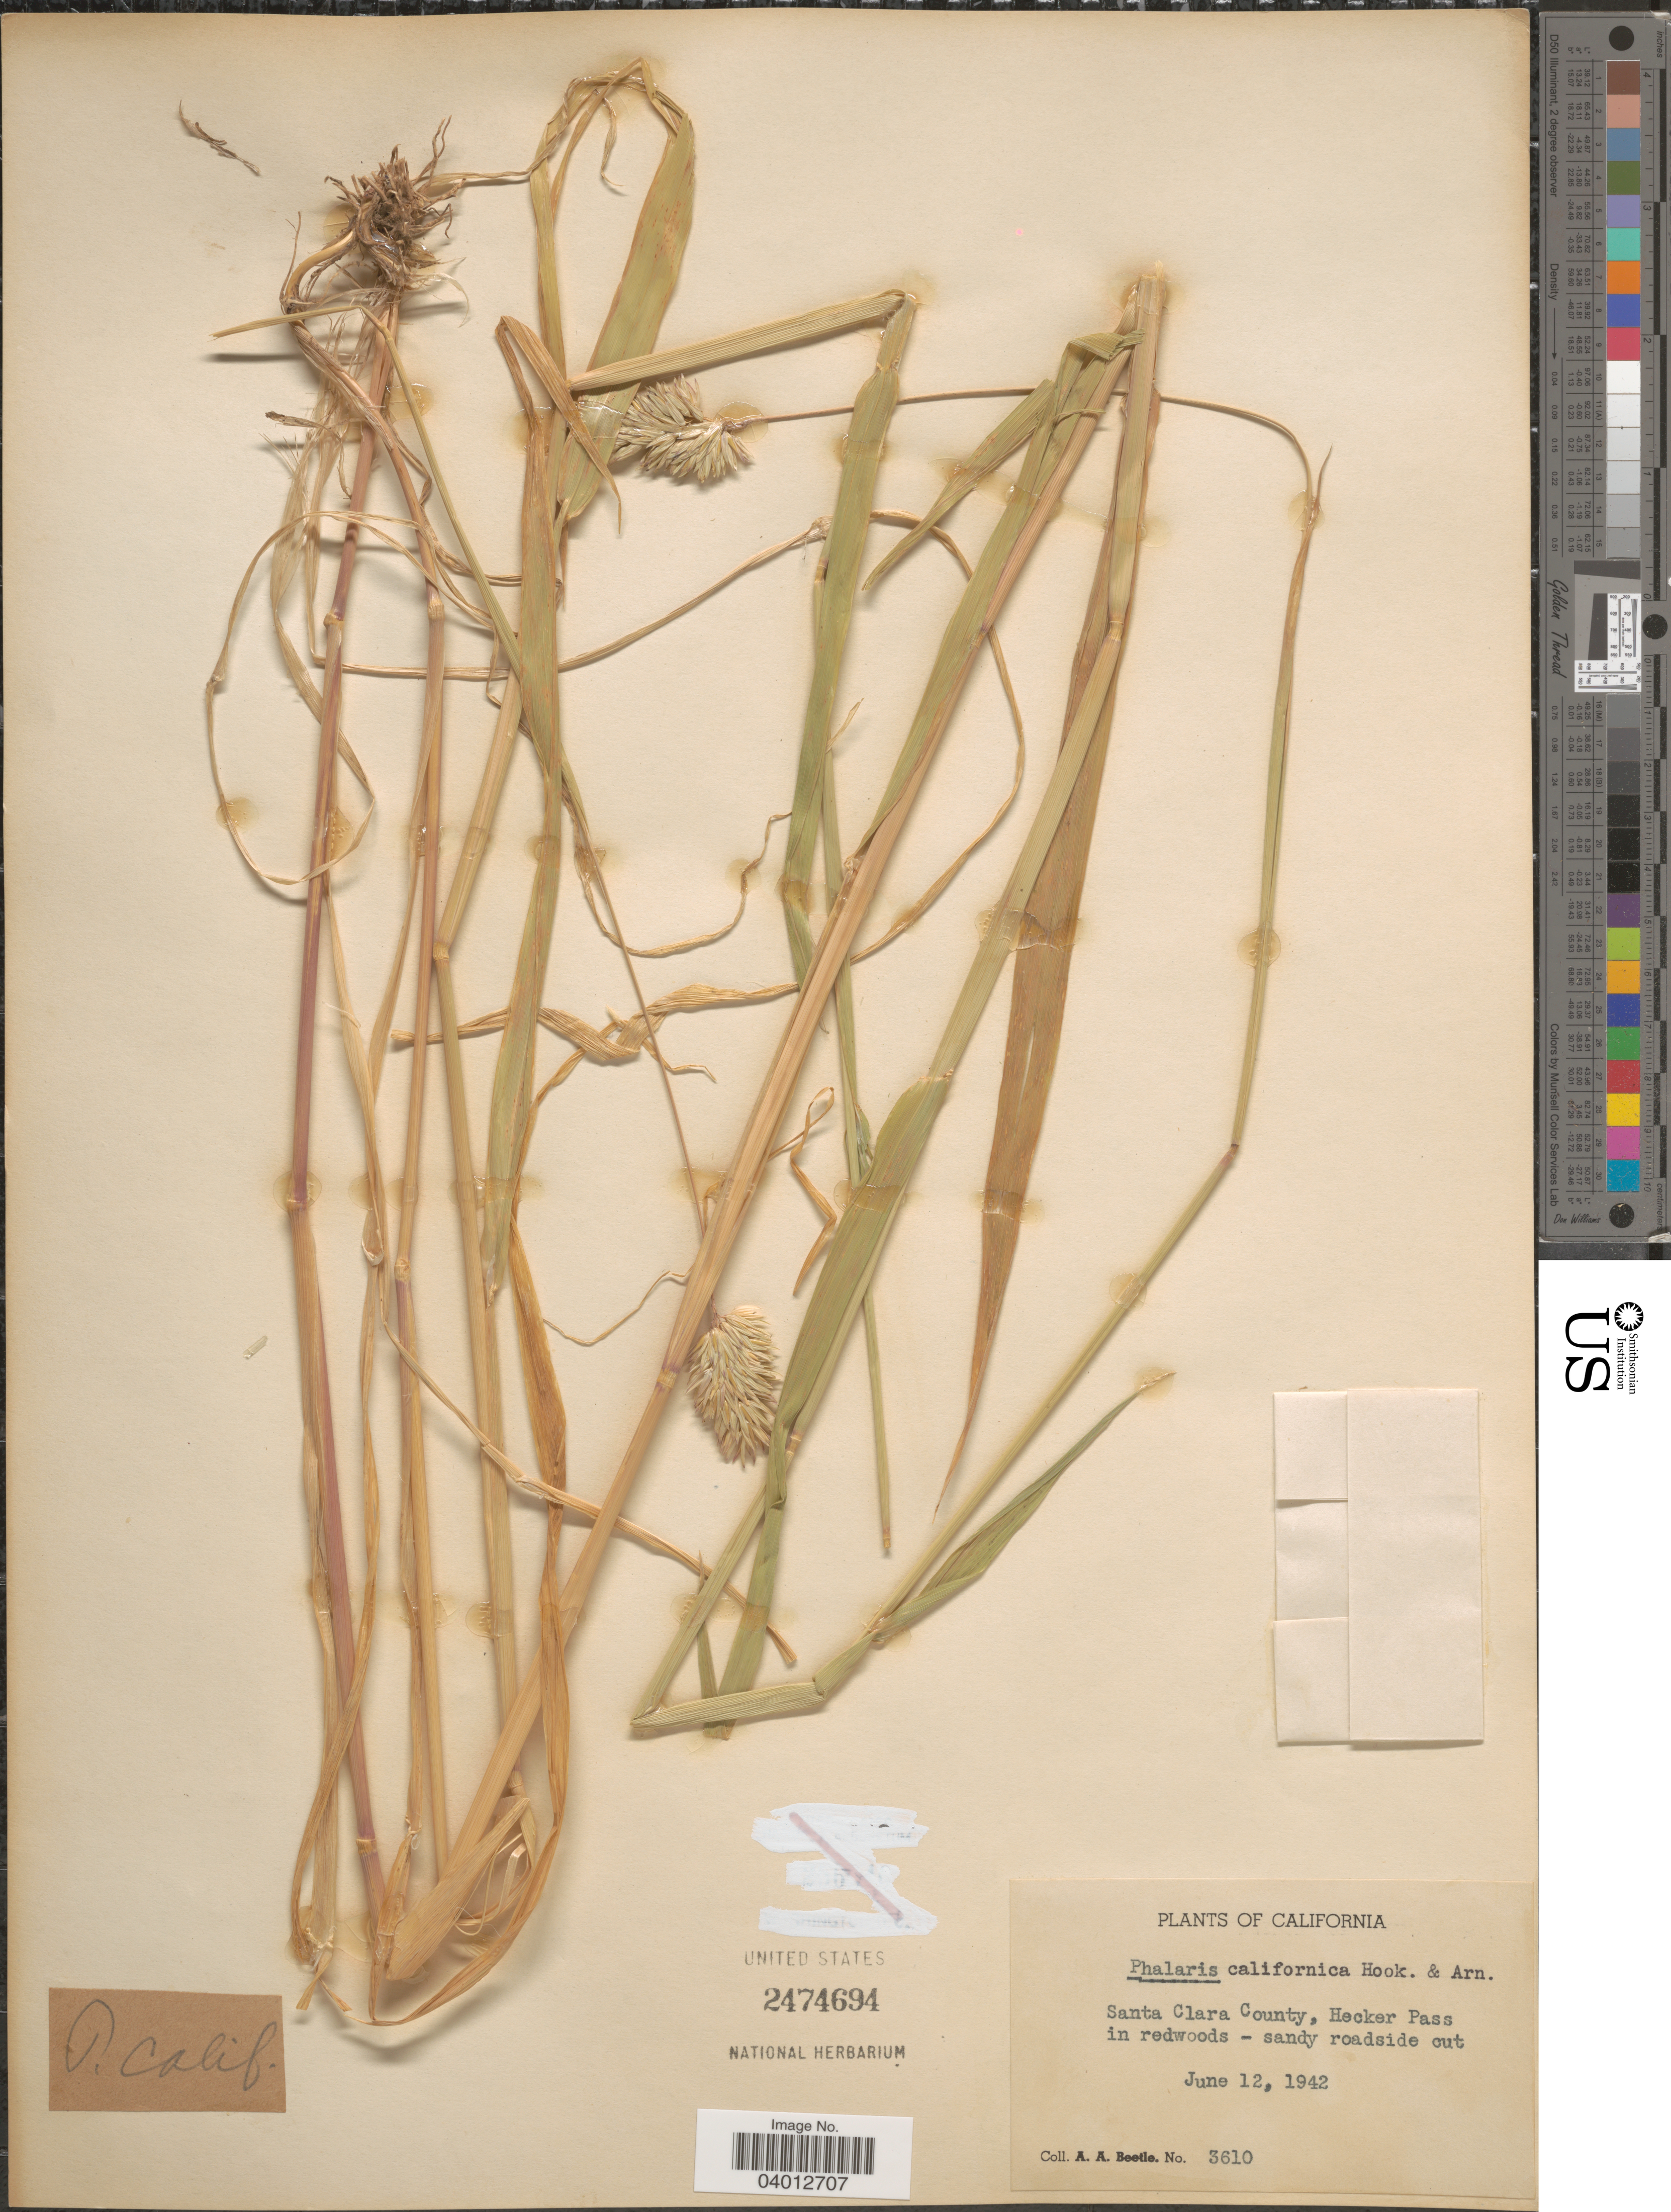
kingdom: Plantae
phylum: Tracheophyta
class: Liliopsida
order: Poales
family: Poaceae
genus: Phalaris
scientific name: Phalaris californica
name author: Hook. & Arn.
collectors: A. A. Beetle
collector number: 3610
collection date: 1942-06-12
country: United States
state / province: California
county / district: Santa Clara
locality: Santa Clara County, Hecker Pass.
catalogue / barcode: US 2474694